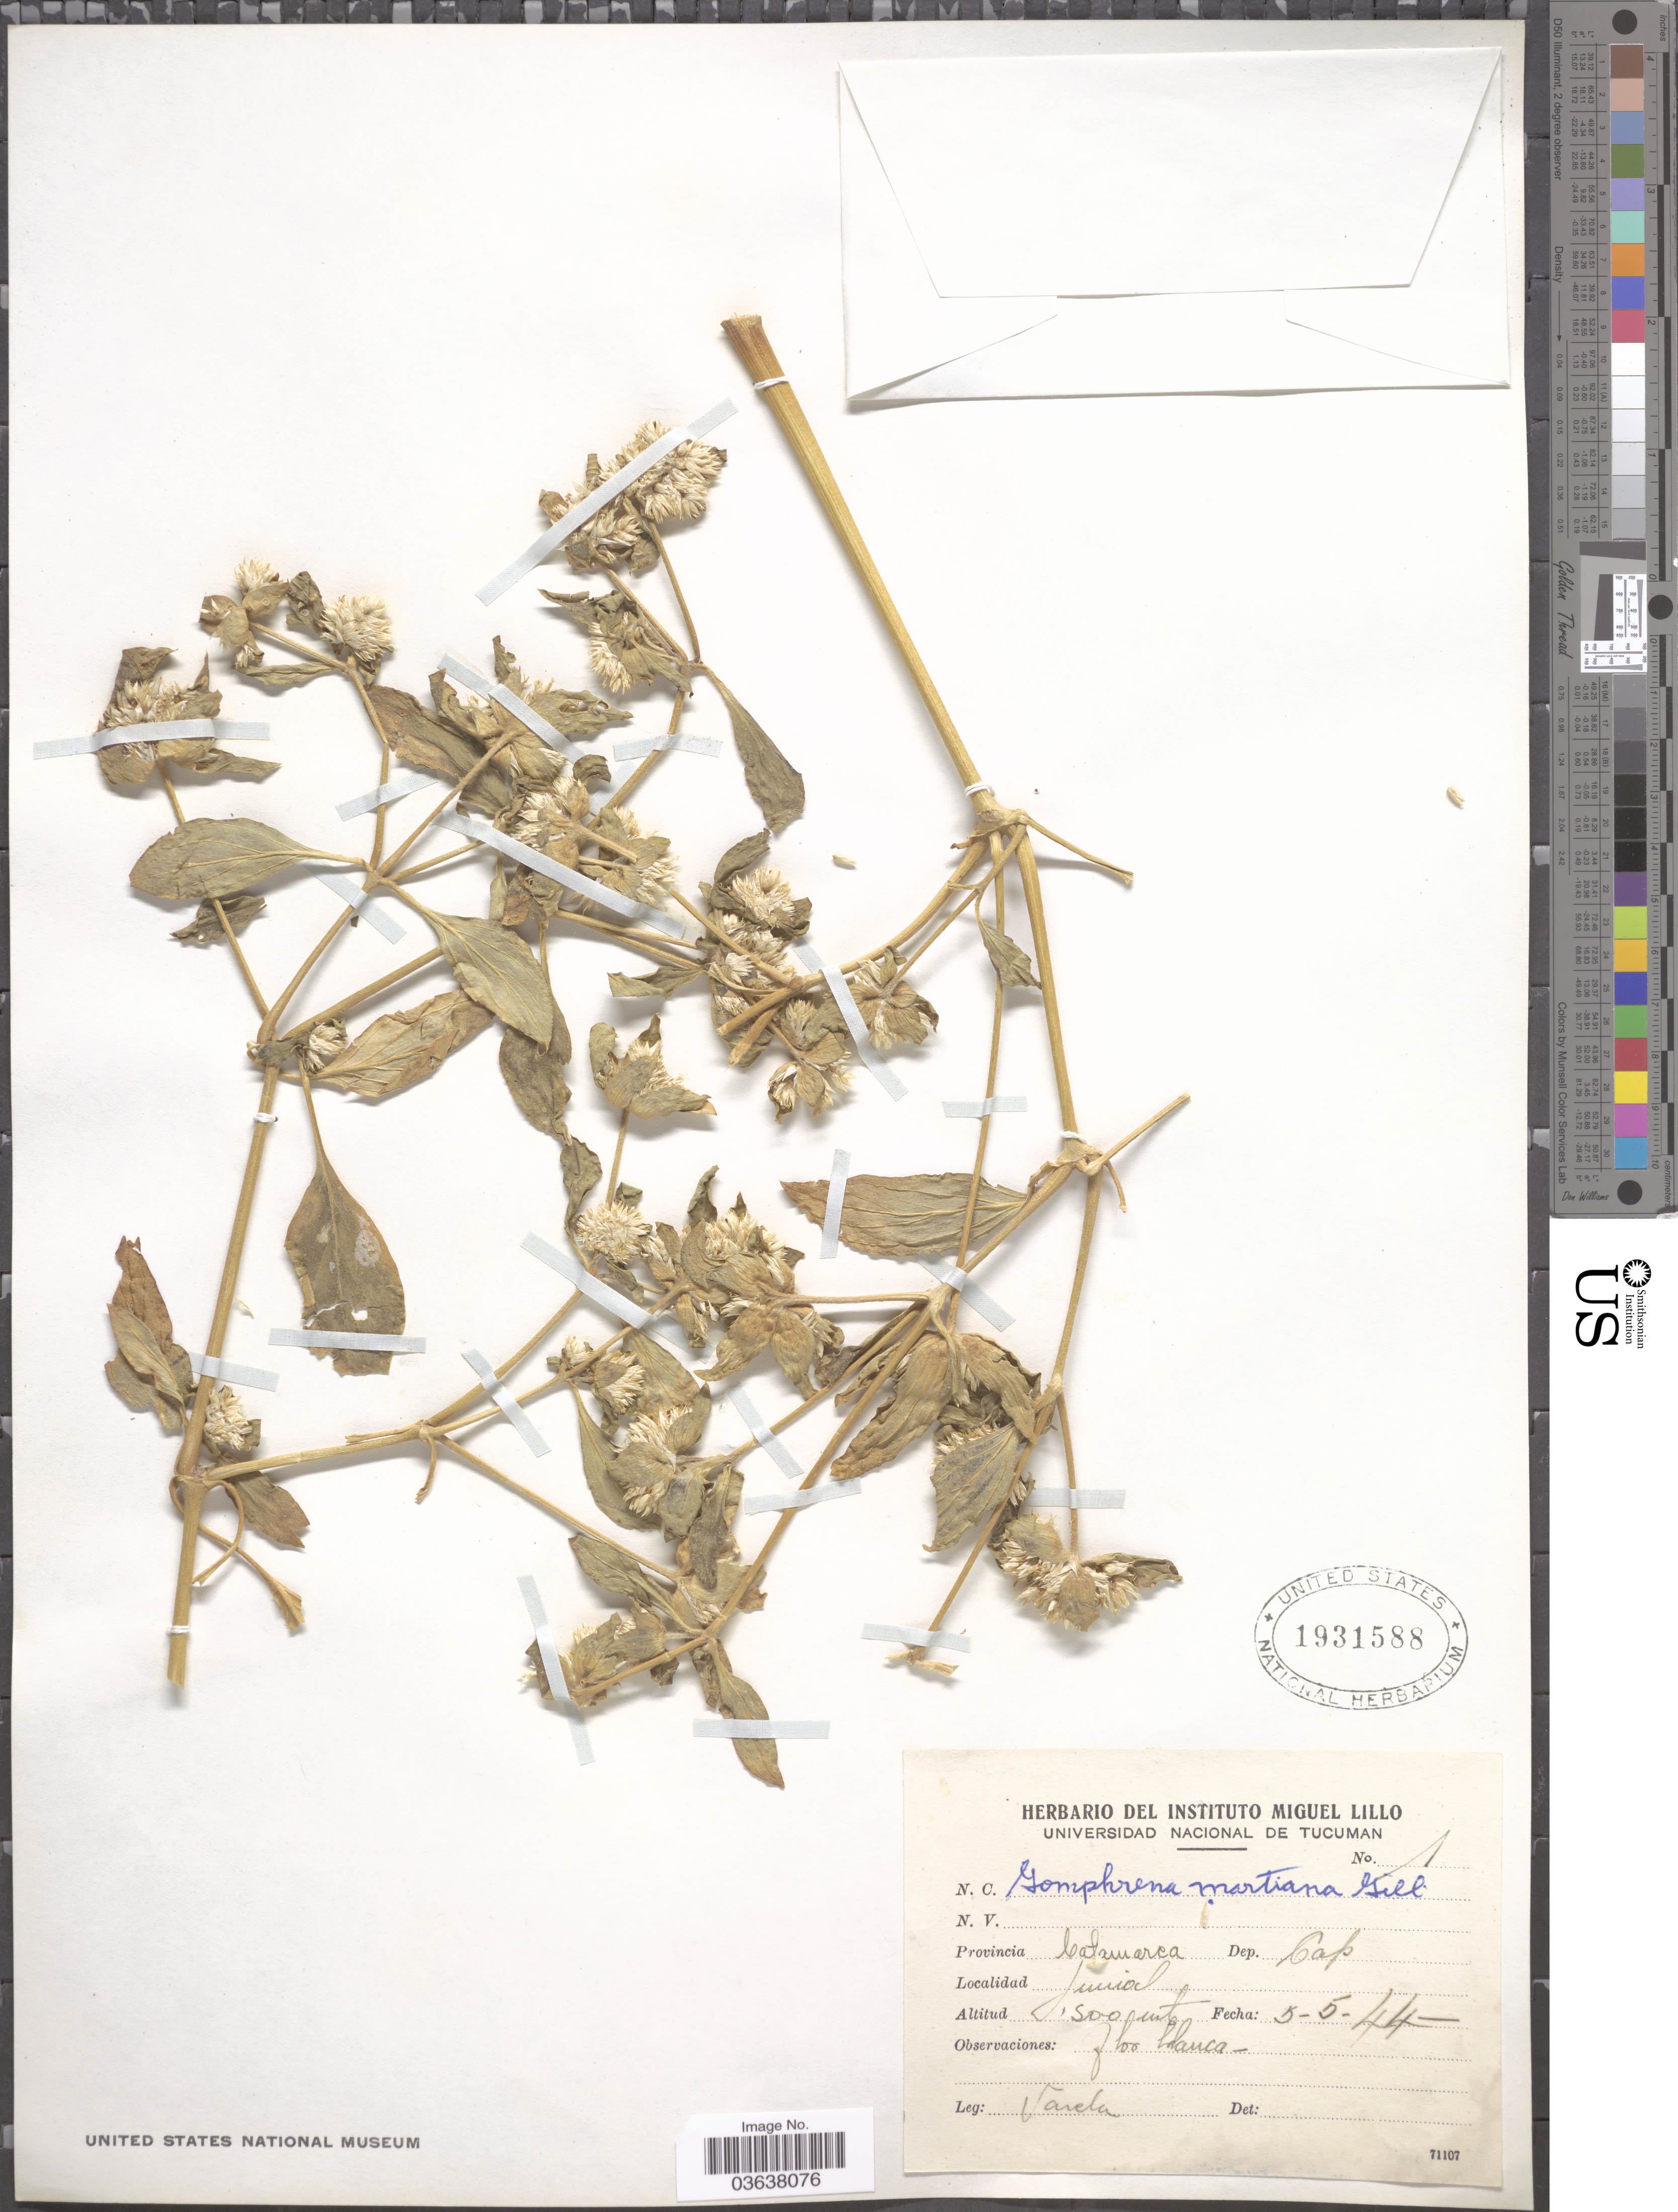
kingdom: Plantae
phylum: Tracheophyta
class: Magnoliopsida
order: Caryophyllales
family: Amaranthaceae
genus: Gomphrena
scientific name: Gomphrena martiana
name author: Gillies ex Moq.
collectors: -. Varela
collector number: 1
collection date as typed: Transcribed d/m/y: 5/5/44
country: Argentina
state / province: Catamarca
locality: Dep. Cap, Jumial.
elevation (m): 500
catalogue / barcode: US 1931588